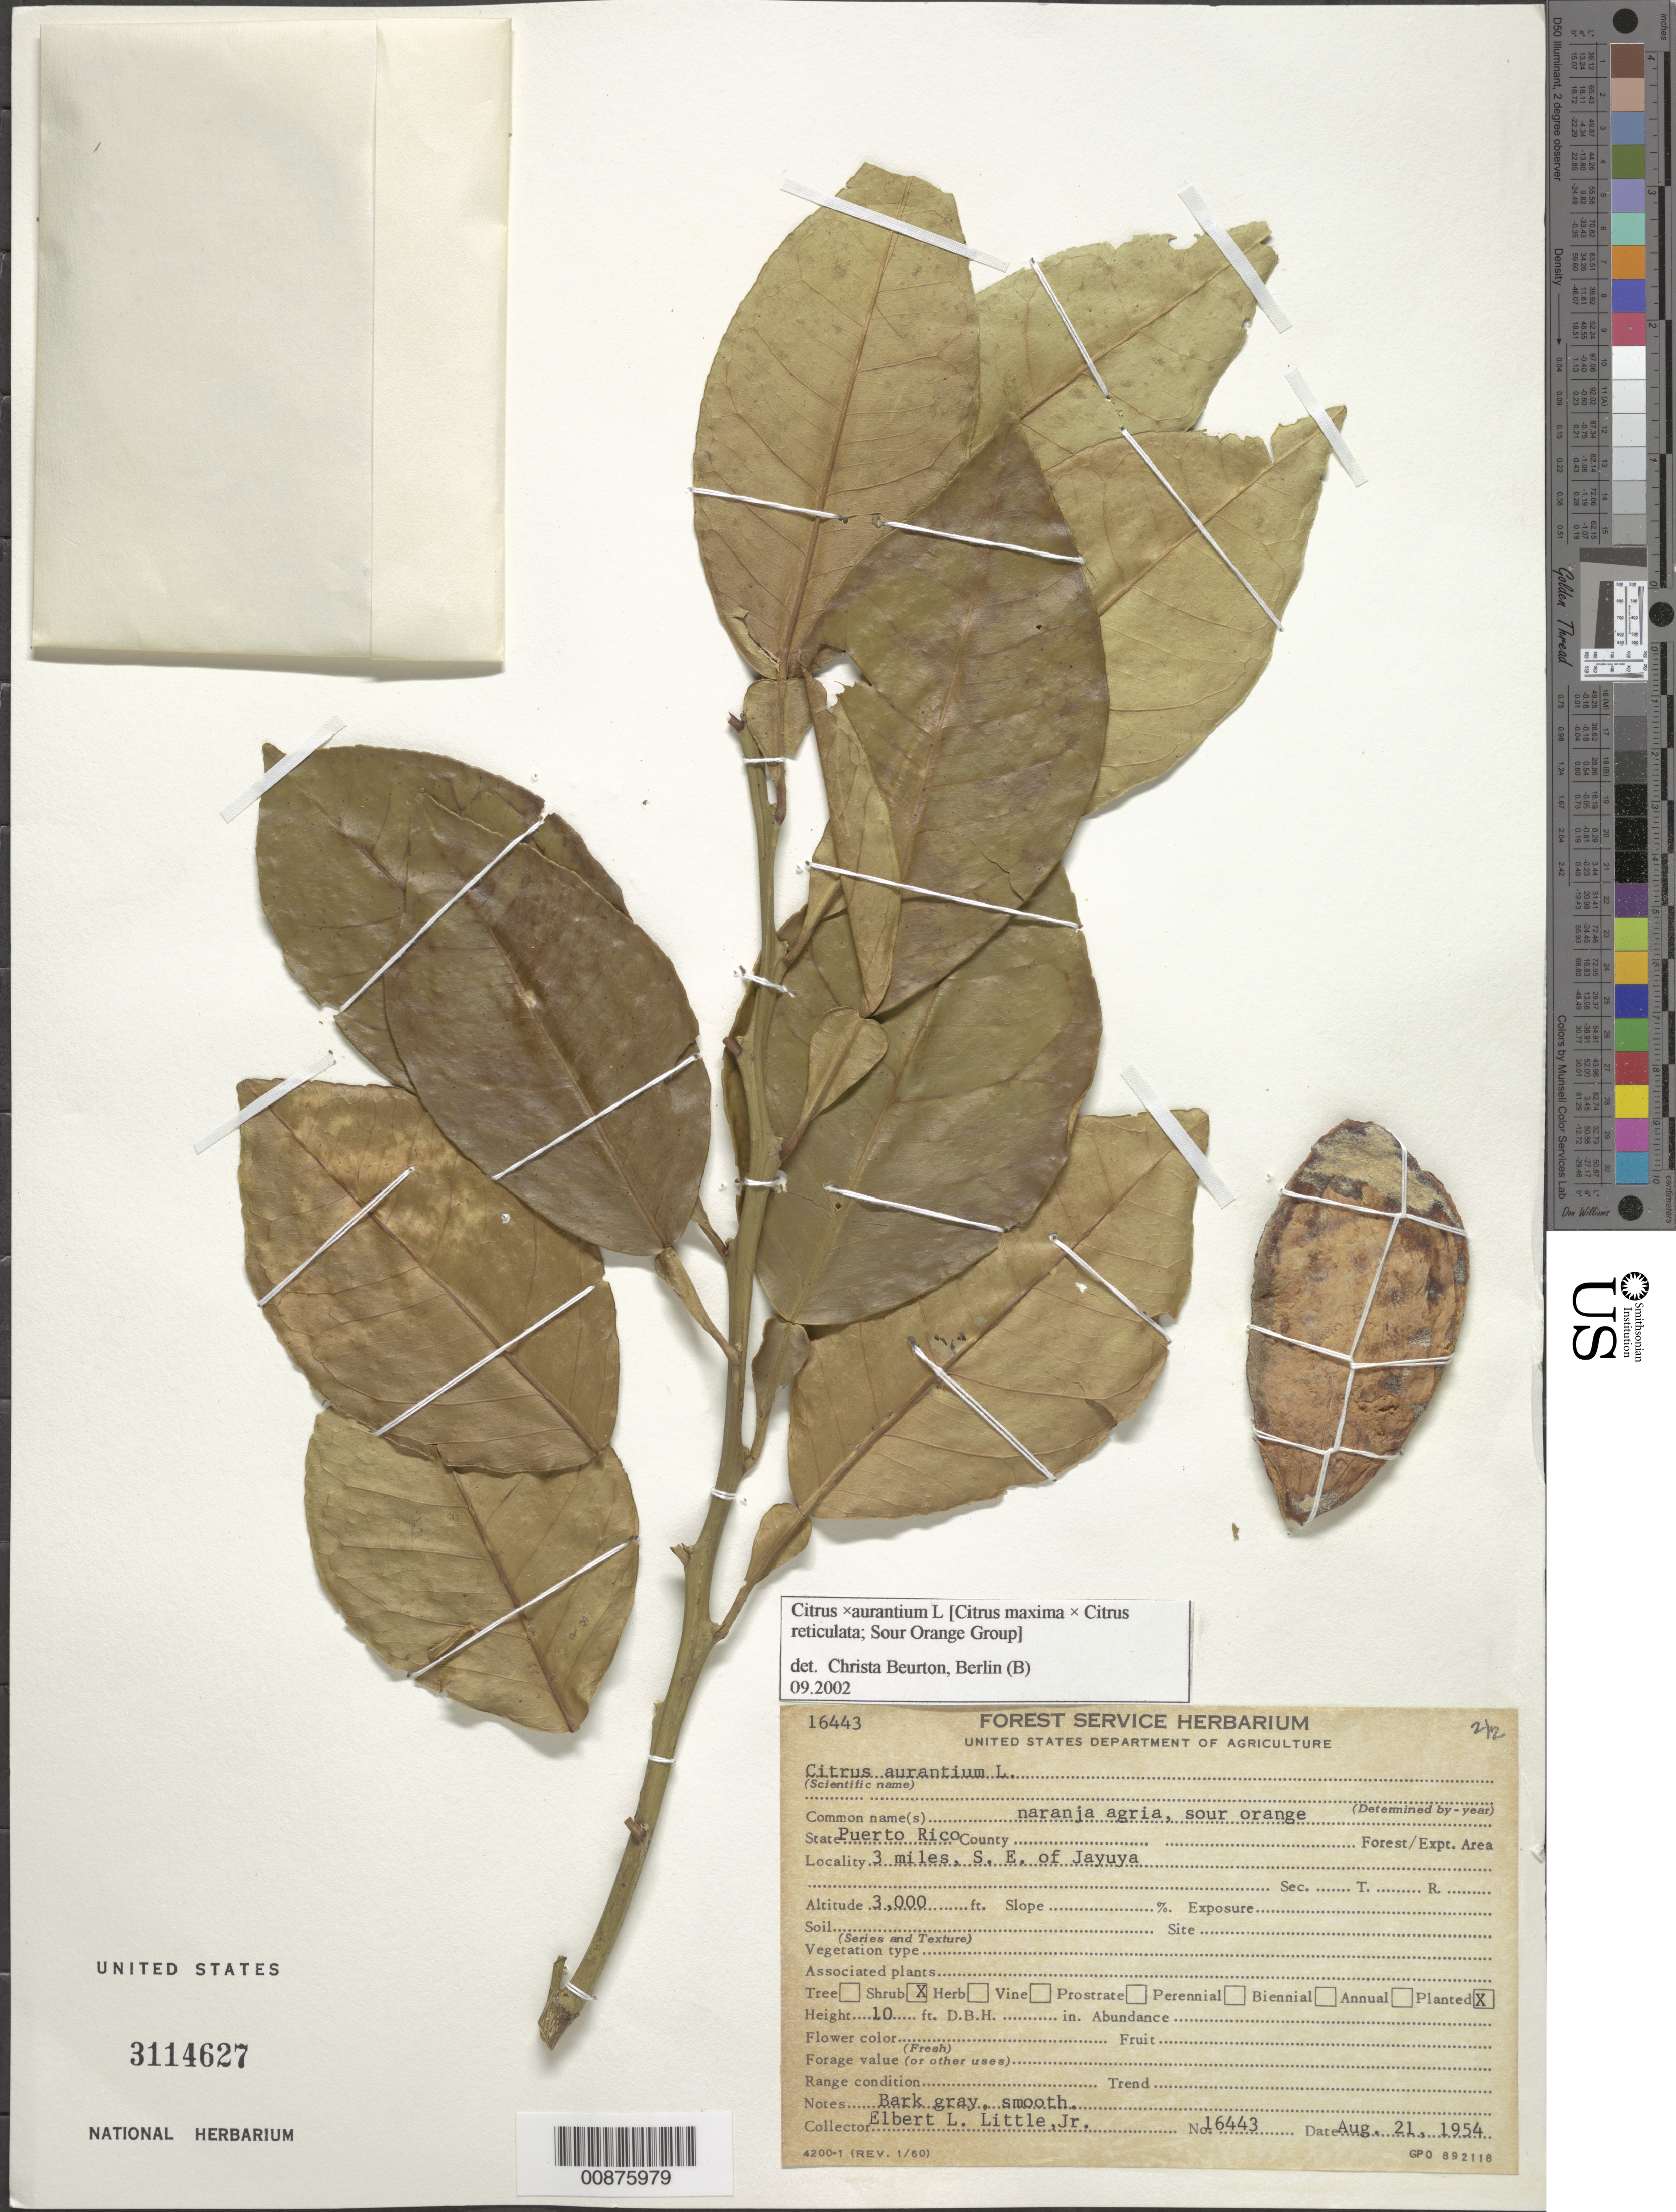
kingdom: Plantae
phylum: Tracheophyta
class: Magnoliopsida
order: Sapindales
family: Rutaceae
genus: Citrus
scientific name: Citrus maxima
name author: (Burm.) Merr.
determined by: Beurton, C.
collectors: E. L. Little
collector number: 16443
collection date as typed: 21 Aug 1954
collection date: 1954-08-21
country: Puerto Rico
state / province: Ponce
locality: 3 miles SE of Jayuya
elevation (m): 914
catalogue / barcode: US 3114627